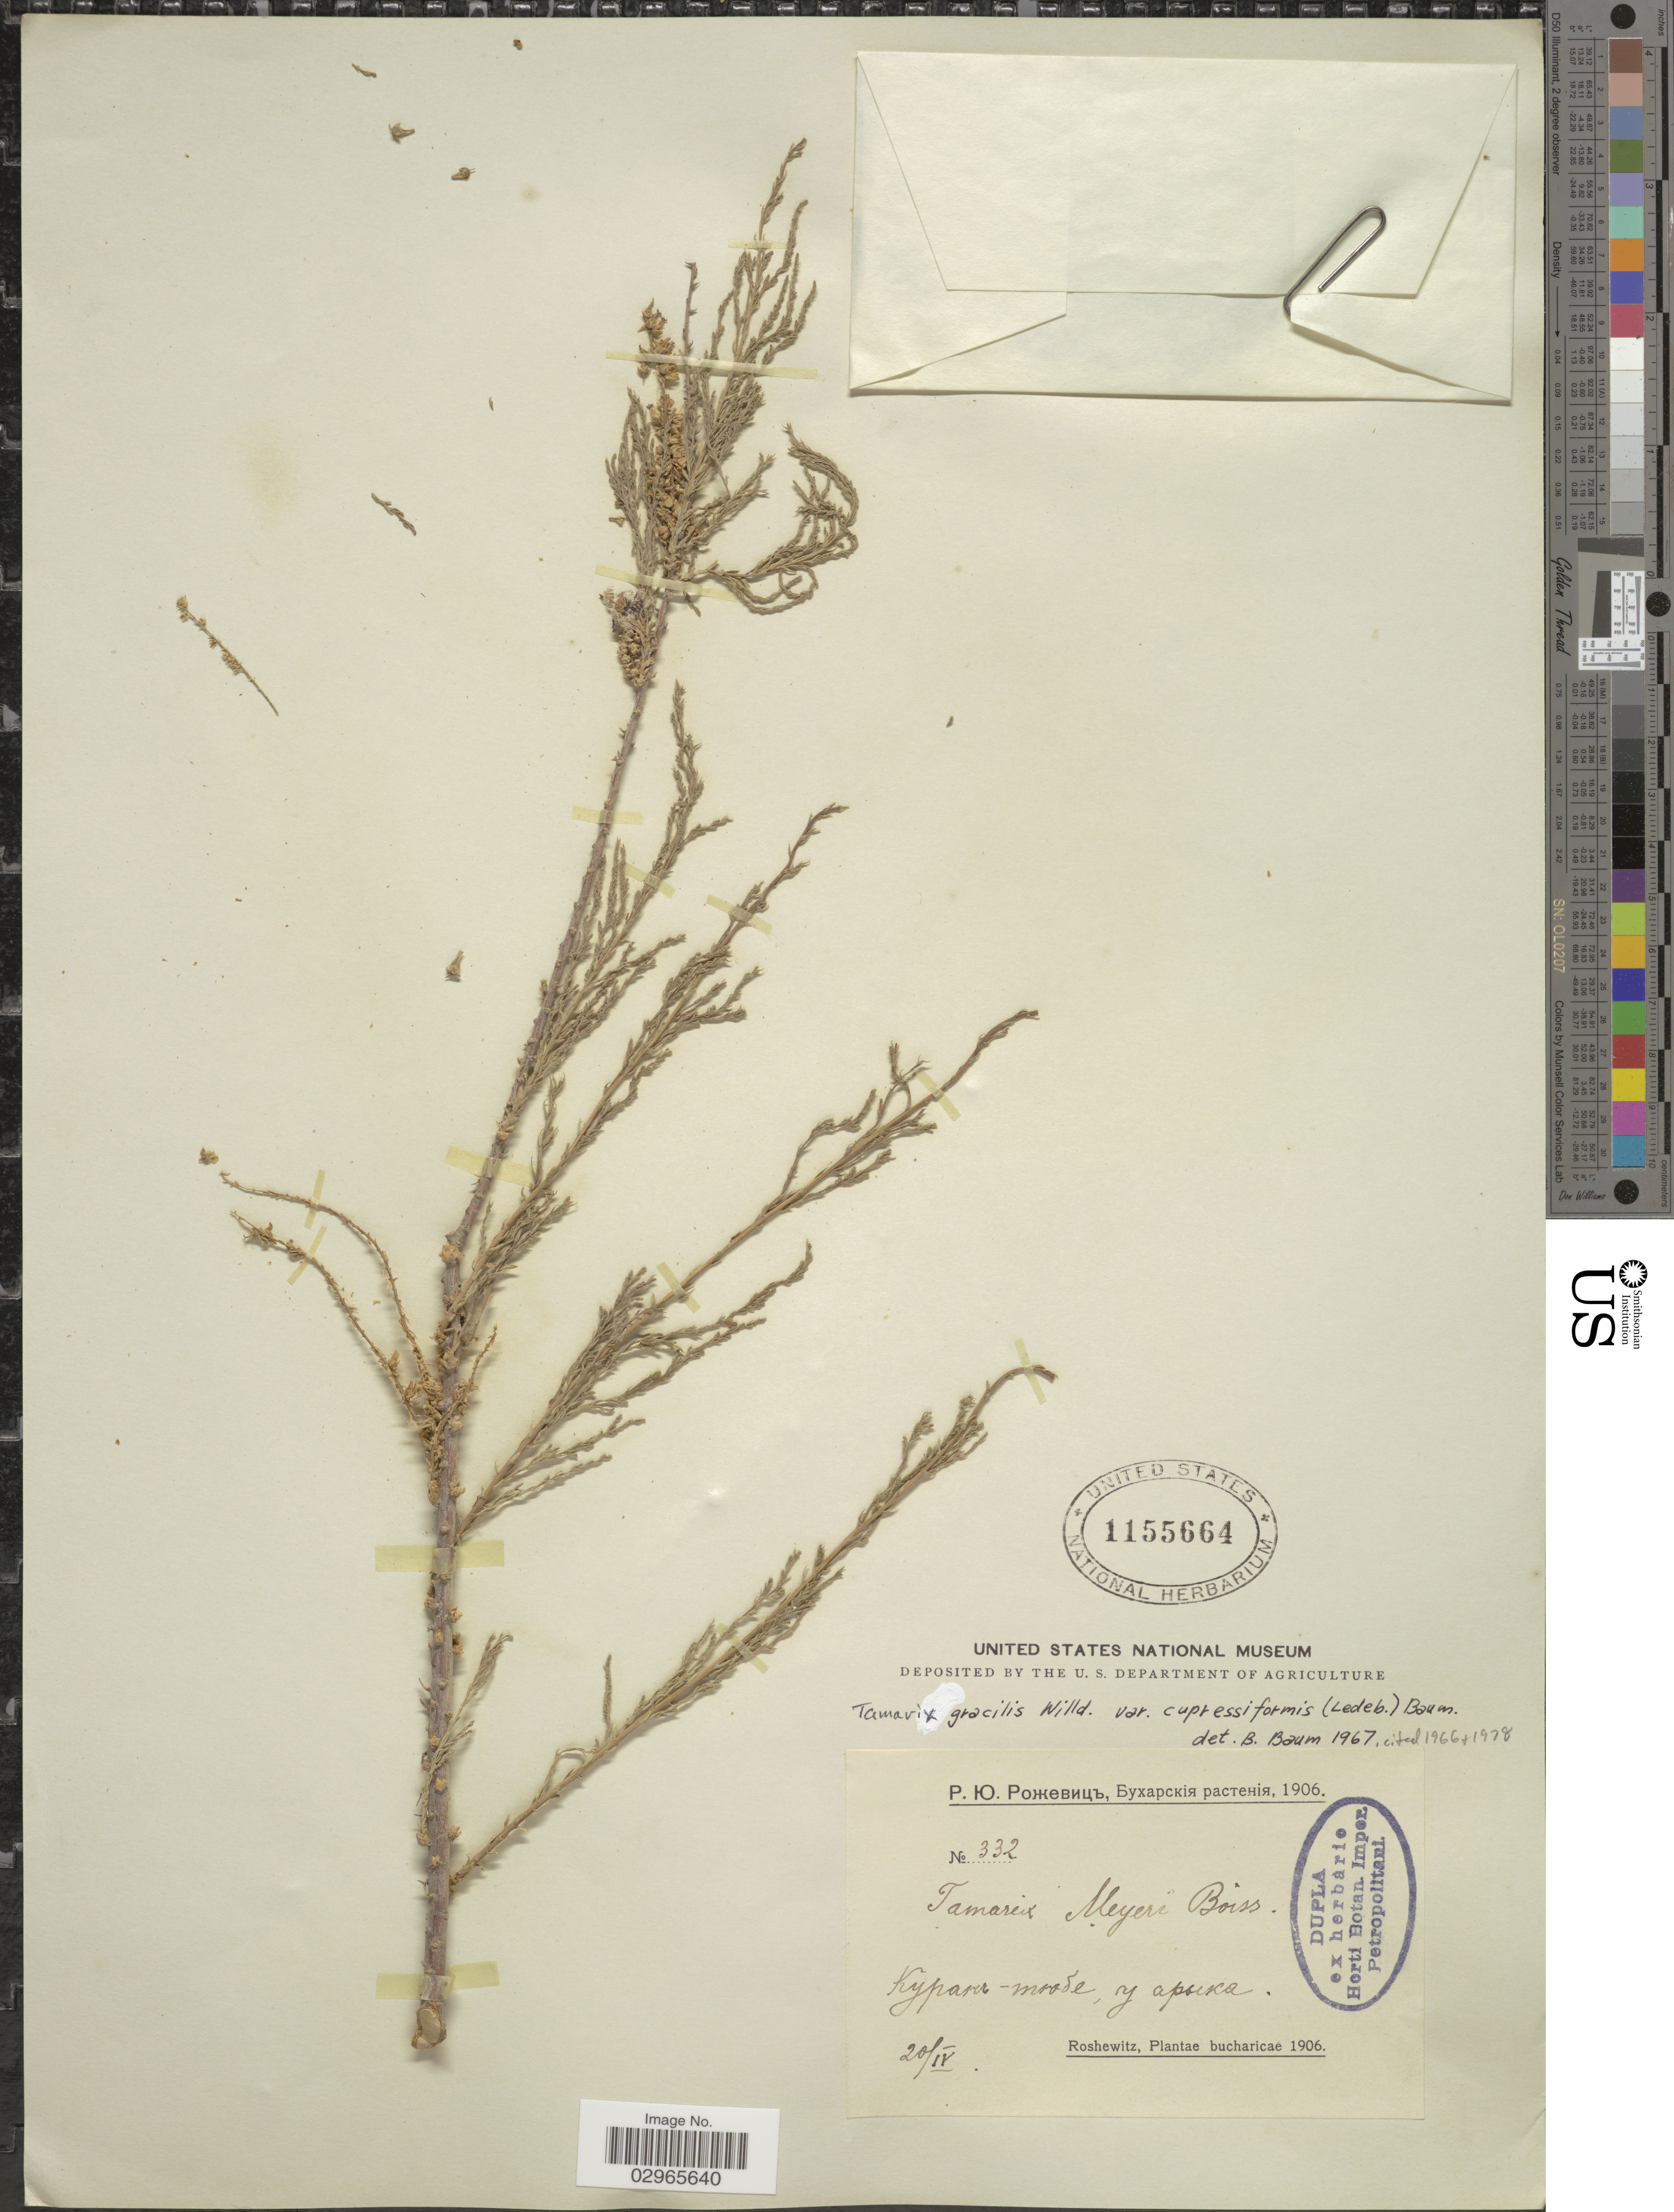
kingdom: Plantae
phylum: Tracheophyta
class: Magnoliopsida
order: Caryophyllales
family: Tamaricaceae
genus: Tamarix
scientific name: Tamarix gracilis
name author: Willd.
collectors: R. Rozhevits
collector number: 332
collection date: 1906-04-20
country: Tajikistan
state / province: Khatlon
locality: Kurgan Tube (now Bochtar)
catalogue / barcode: US 1155664